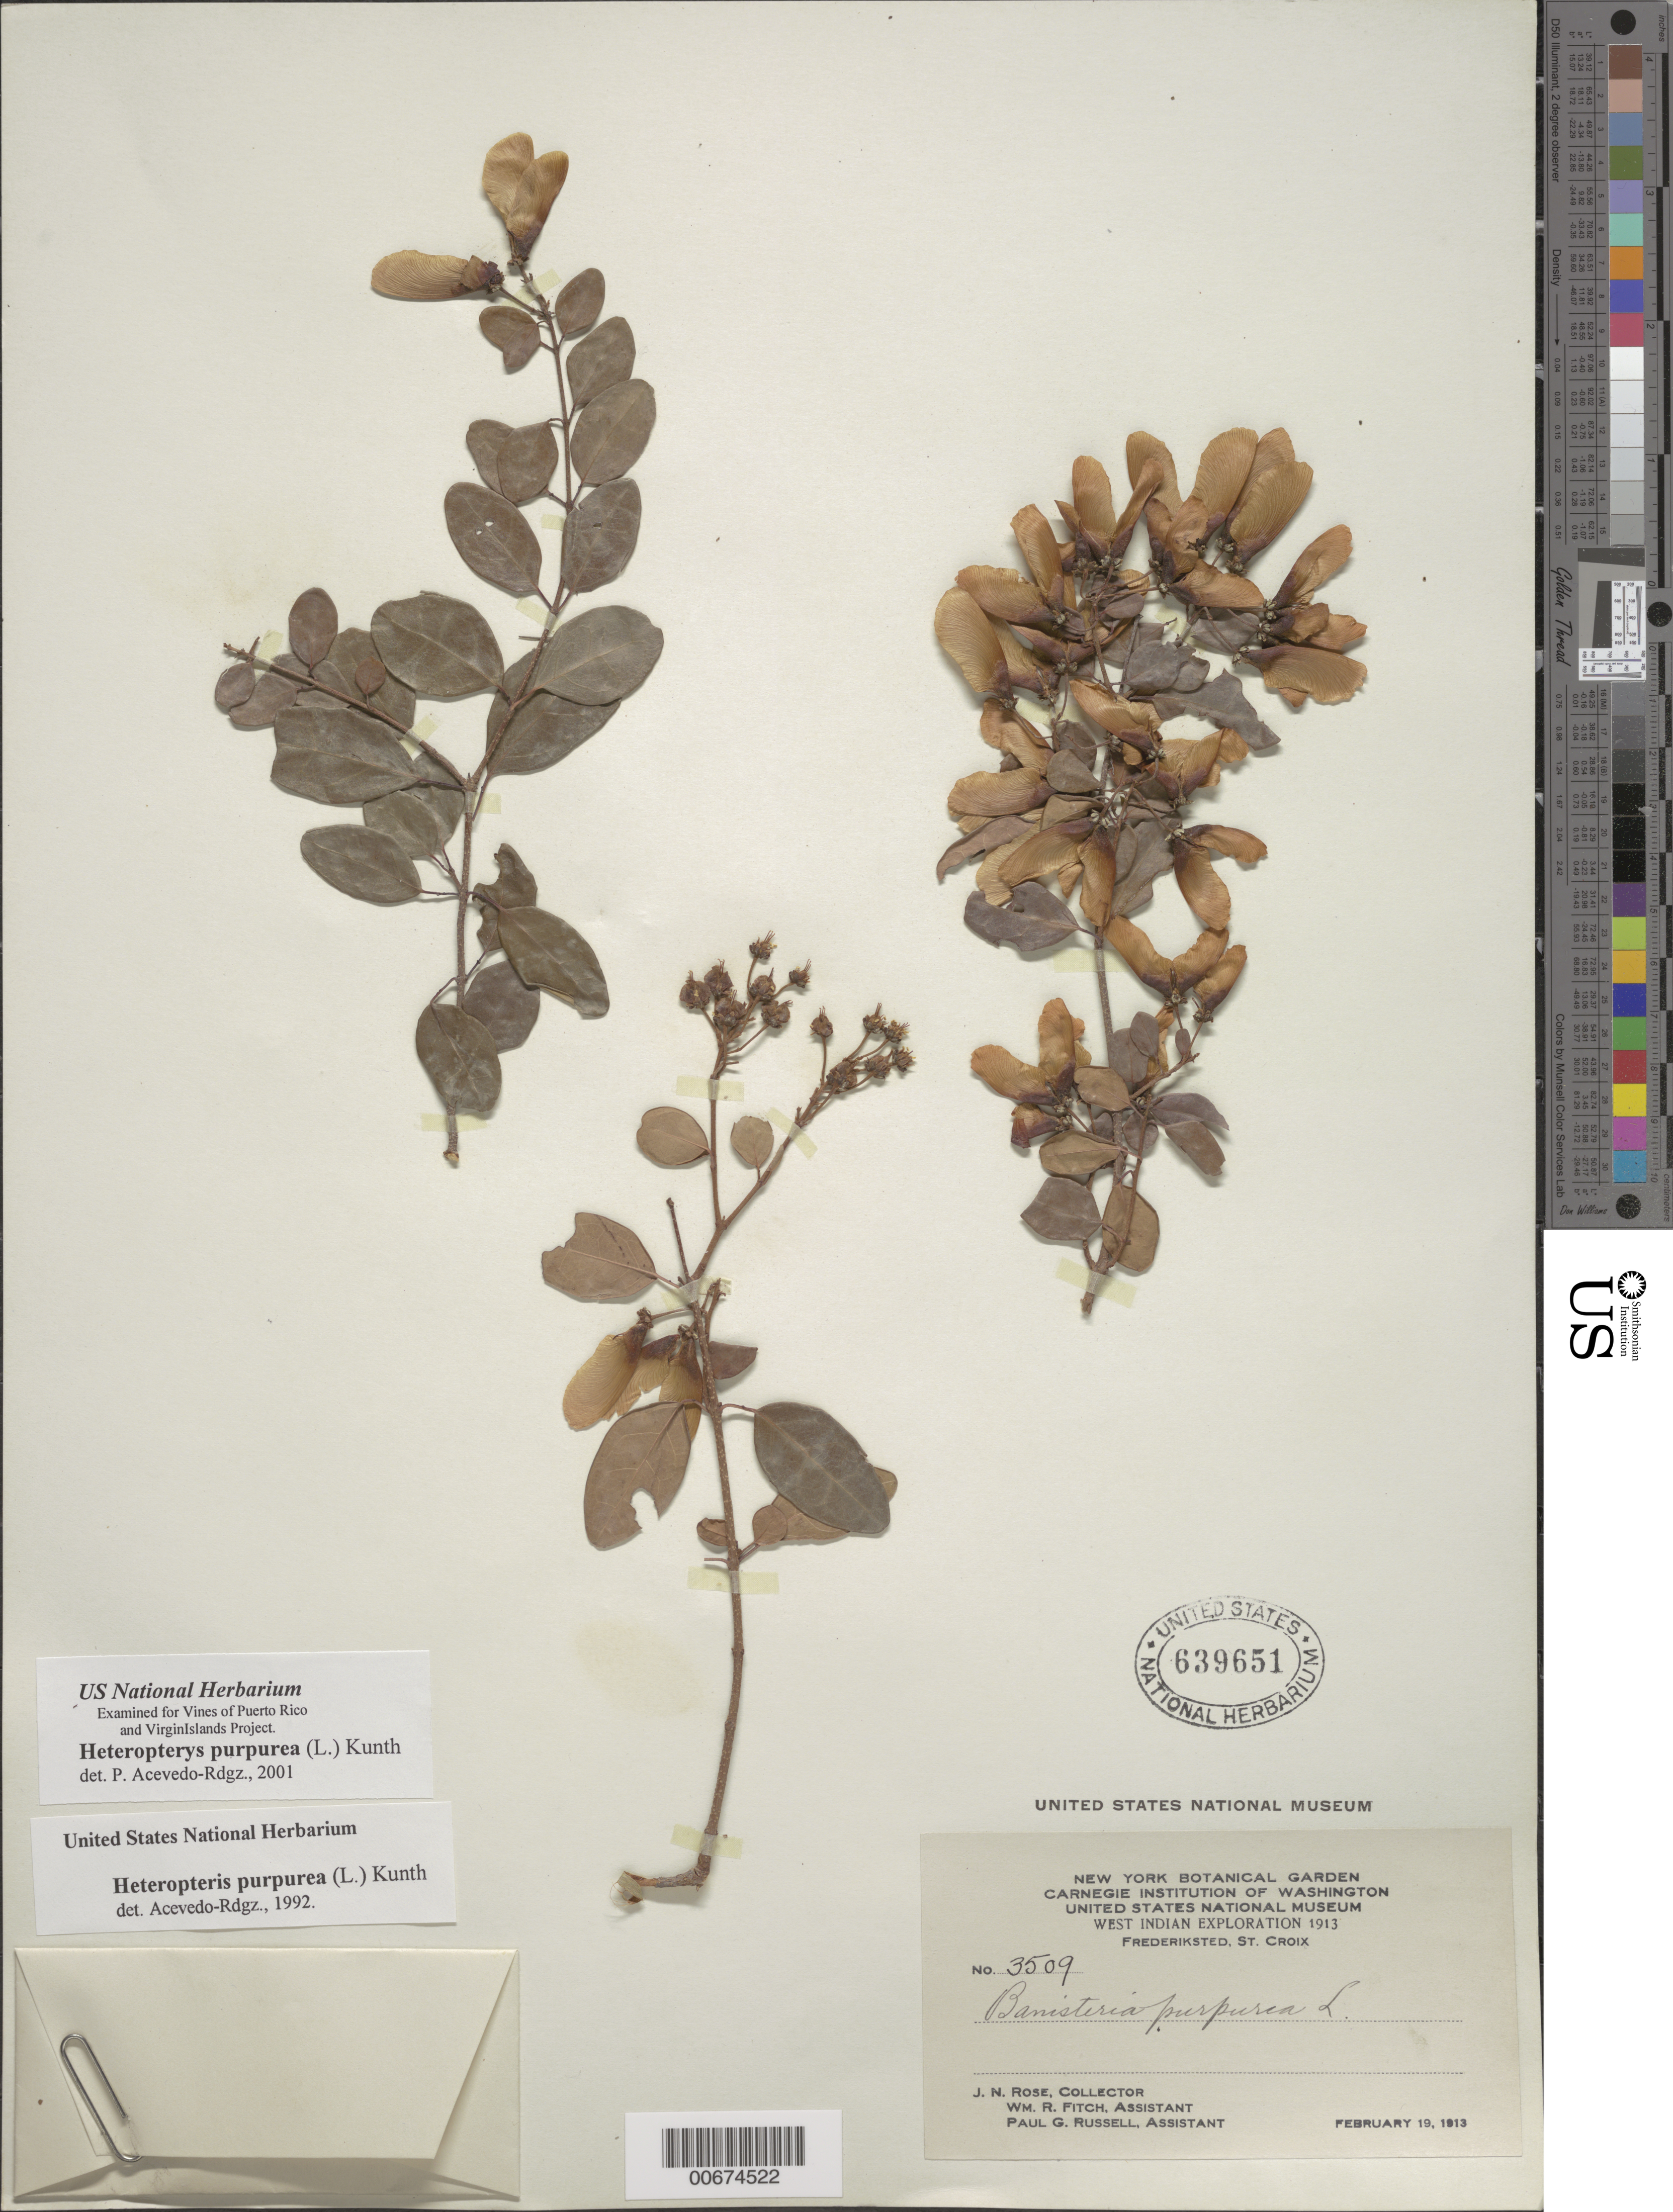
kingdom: Plantae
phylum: Tracheophyta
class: Magnoliopsida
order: Malpighiales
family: Malpighiaceae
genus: Heteropterys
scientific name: Heteropterys purpurea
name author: (L.) Kunth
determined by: Acevedo-Rodríguez, P., (BOT), Smithsonian Institution - National Museum of Natural History (UNITED STATES)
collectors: J. N. Rose, W. R. Fitch & P. G. Russell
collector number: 3509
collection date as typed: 19 Feb 1913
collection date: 1913-02-19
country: U.S. Virgin Islands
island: St. Croix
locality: Frederiksted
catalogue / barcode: US 639651